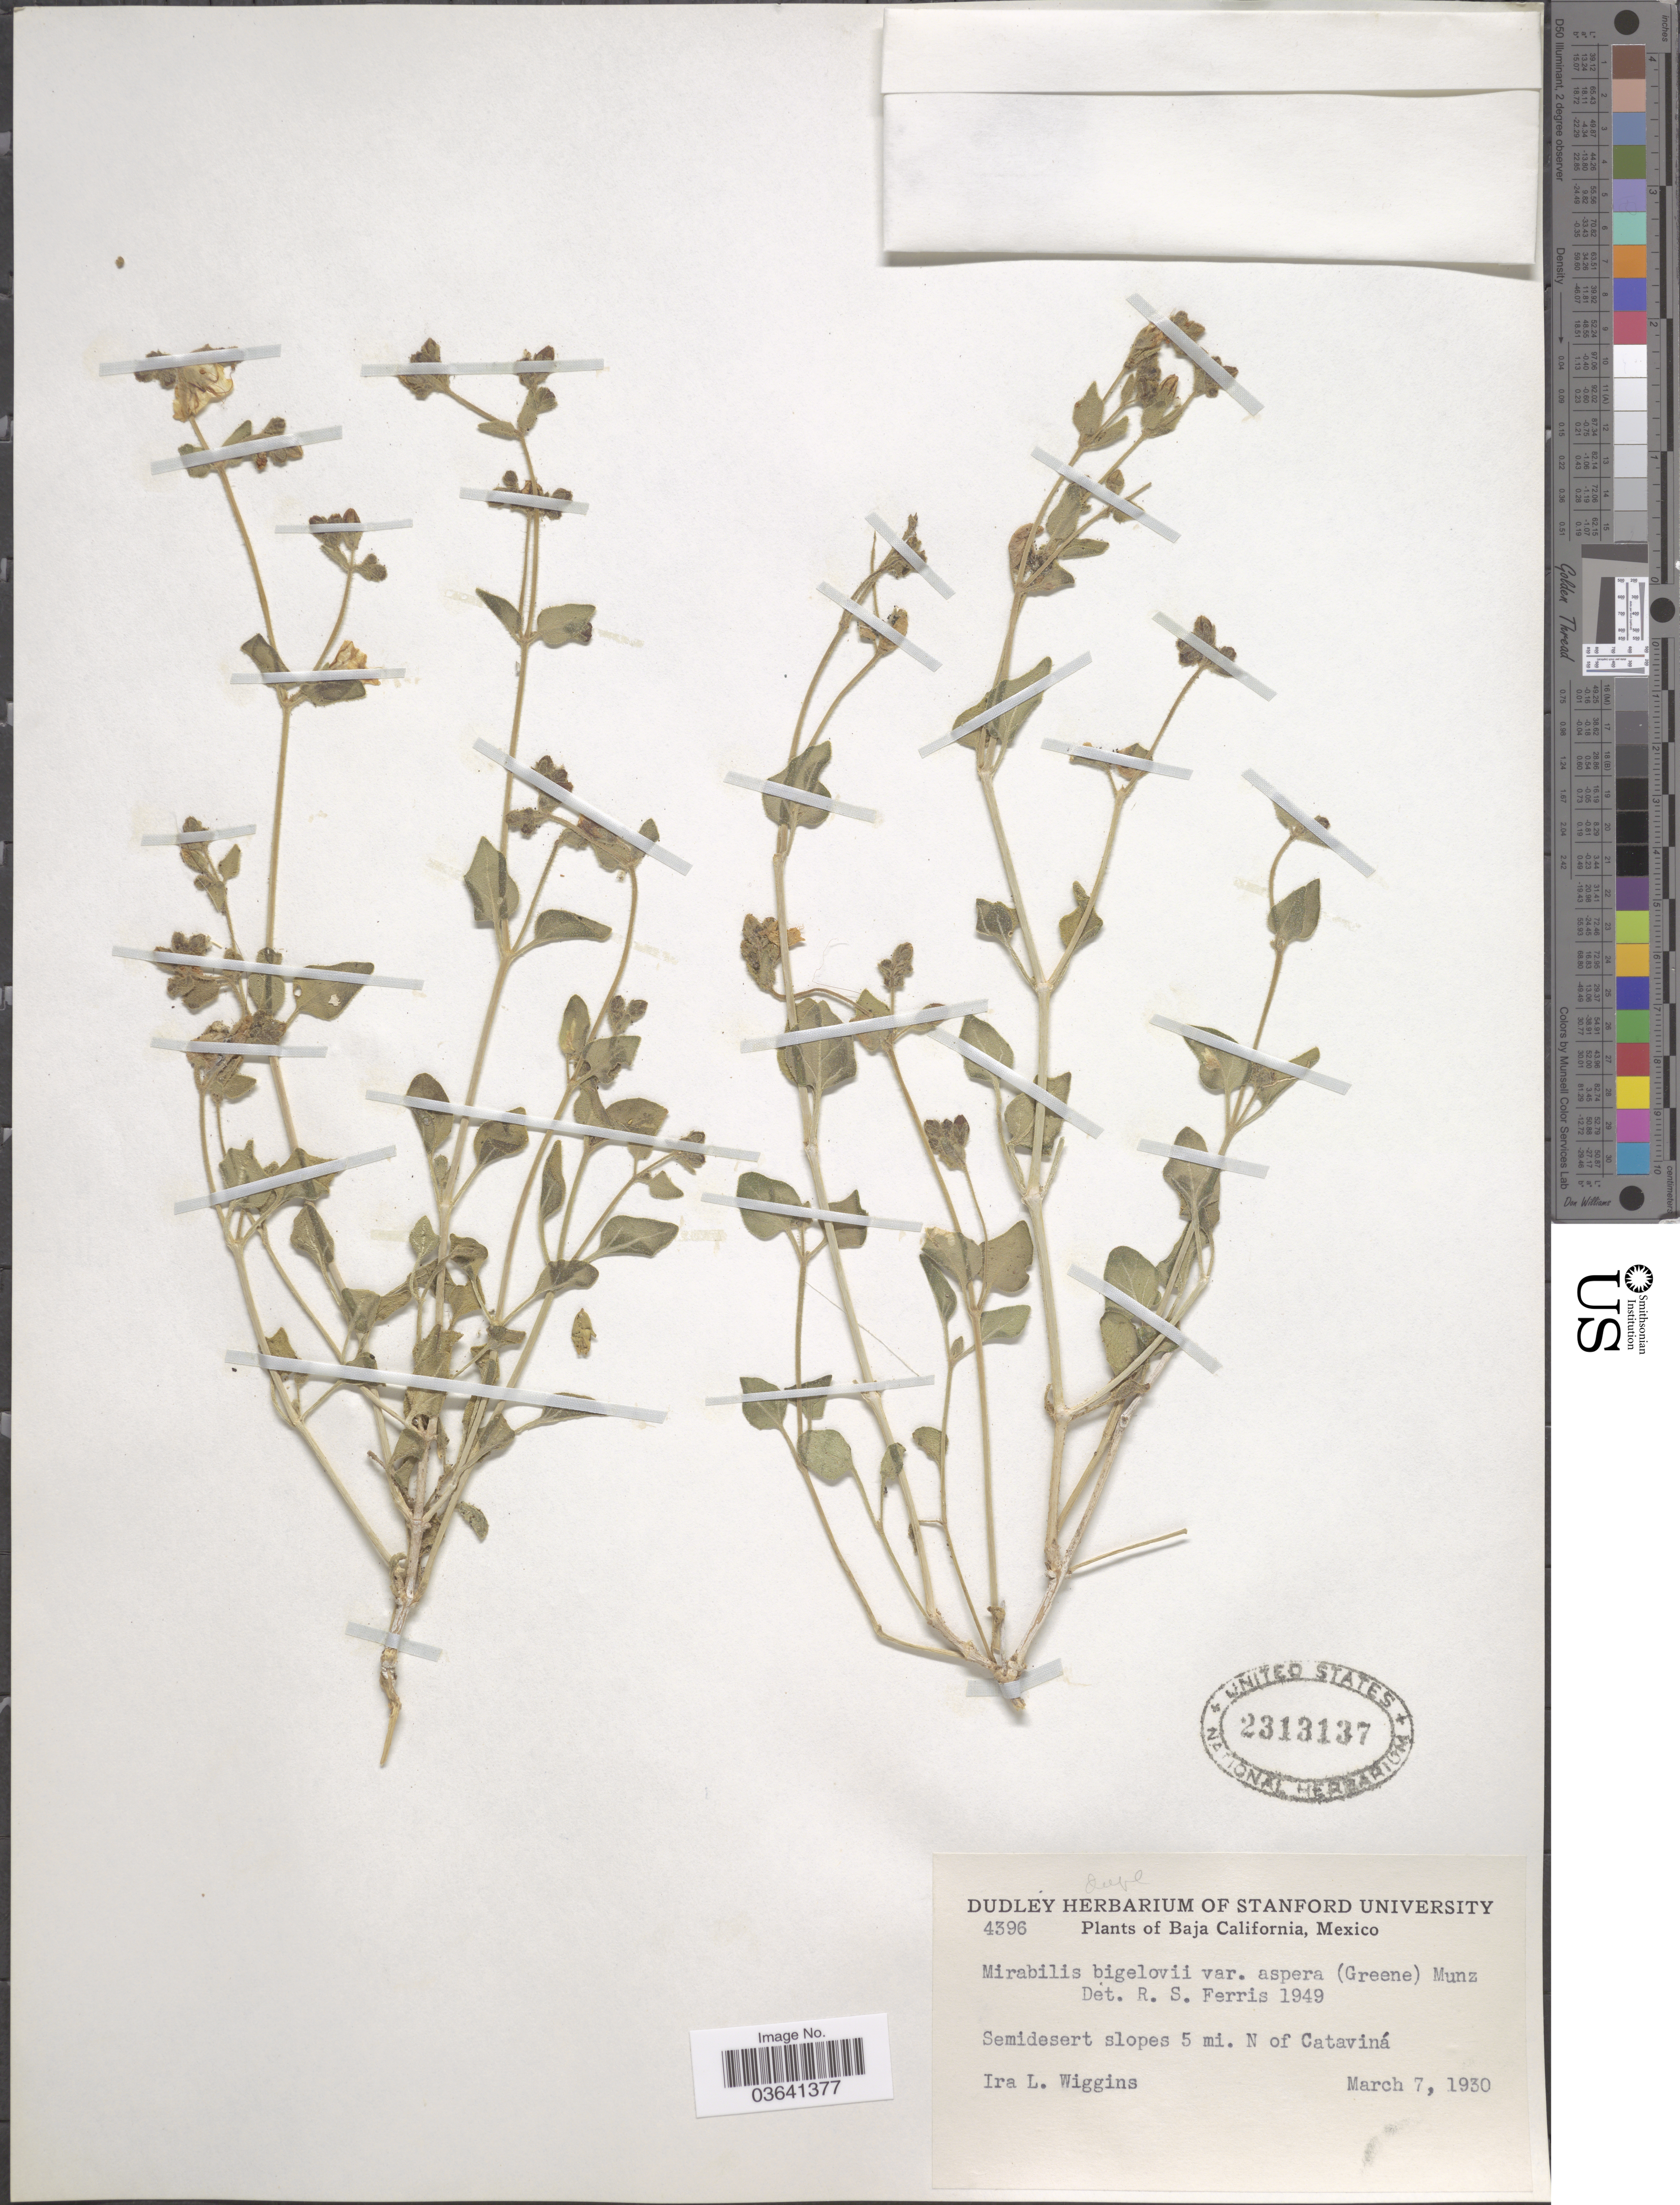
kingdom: Plantae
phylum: Tracheophyta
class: Magnoliopsida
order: Caryophyllales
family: Nyctaginaceae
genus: Mirabilis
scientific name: Mirabilis bigelovii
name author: A. Gray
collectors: I. L. Wiggins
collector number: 4396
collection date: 1930-03-07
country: Mexico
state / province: Baja California Norte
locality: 5 mi. N of Cataviná.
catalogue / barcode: US 2313137